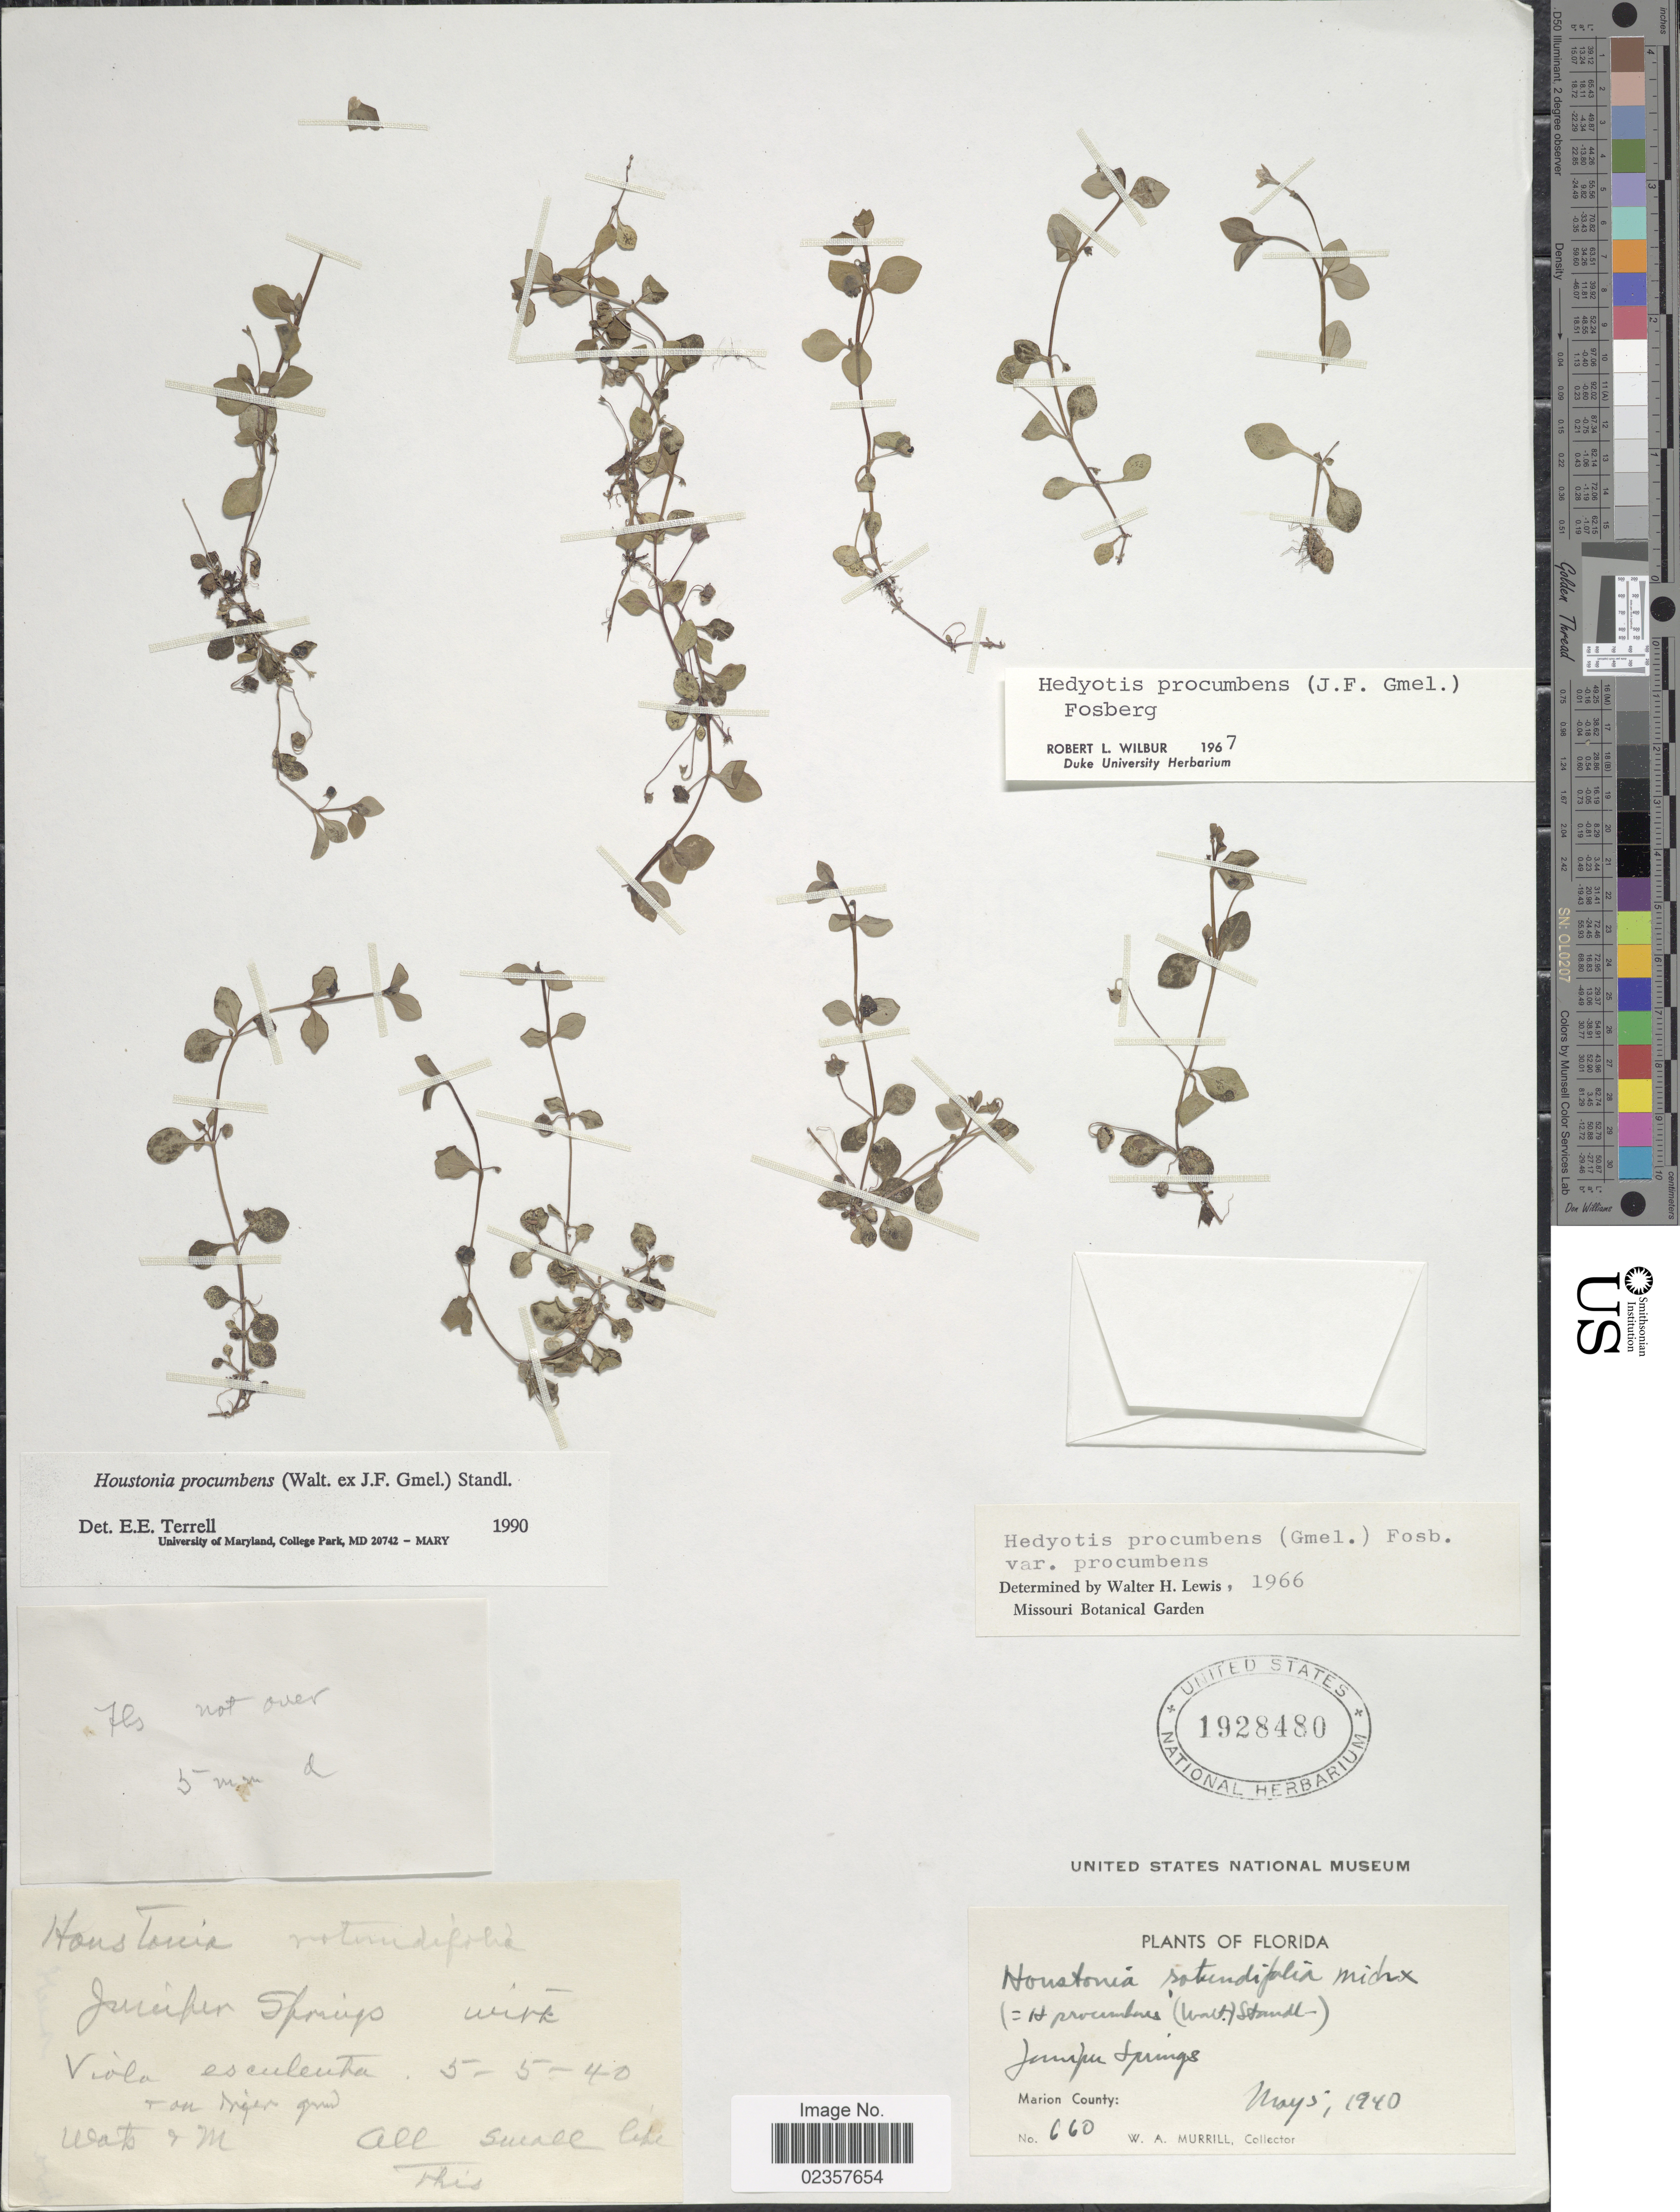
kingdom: Plantae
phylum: Tracheophyta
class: Magnoliopsida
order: Gentianales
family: Rubiaceae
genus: Houstonia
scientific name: Houstonia procumbens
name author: (Walter ex J.F. Gmel.) Standl.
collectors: W. A. Murrill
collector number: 660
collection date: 1940-05-05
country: United States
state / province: Florida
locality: Tampa Springs, Marion County.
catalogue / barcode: US 1928480